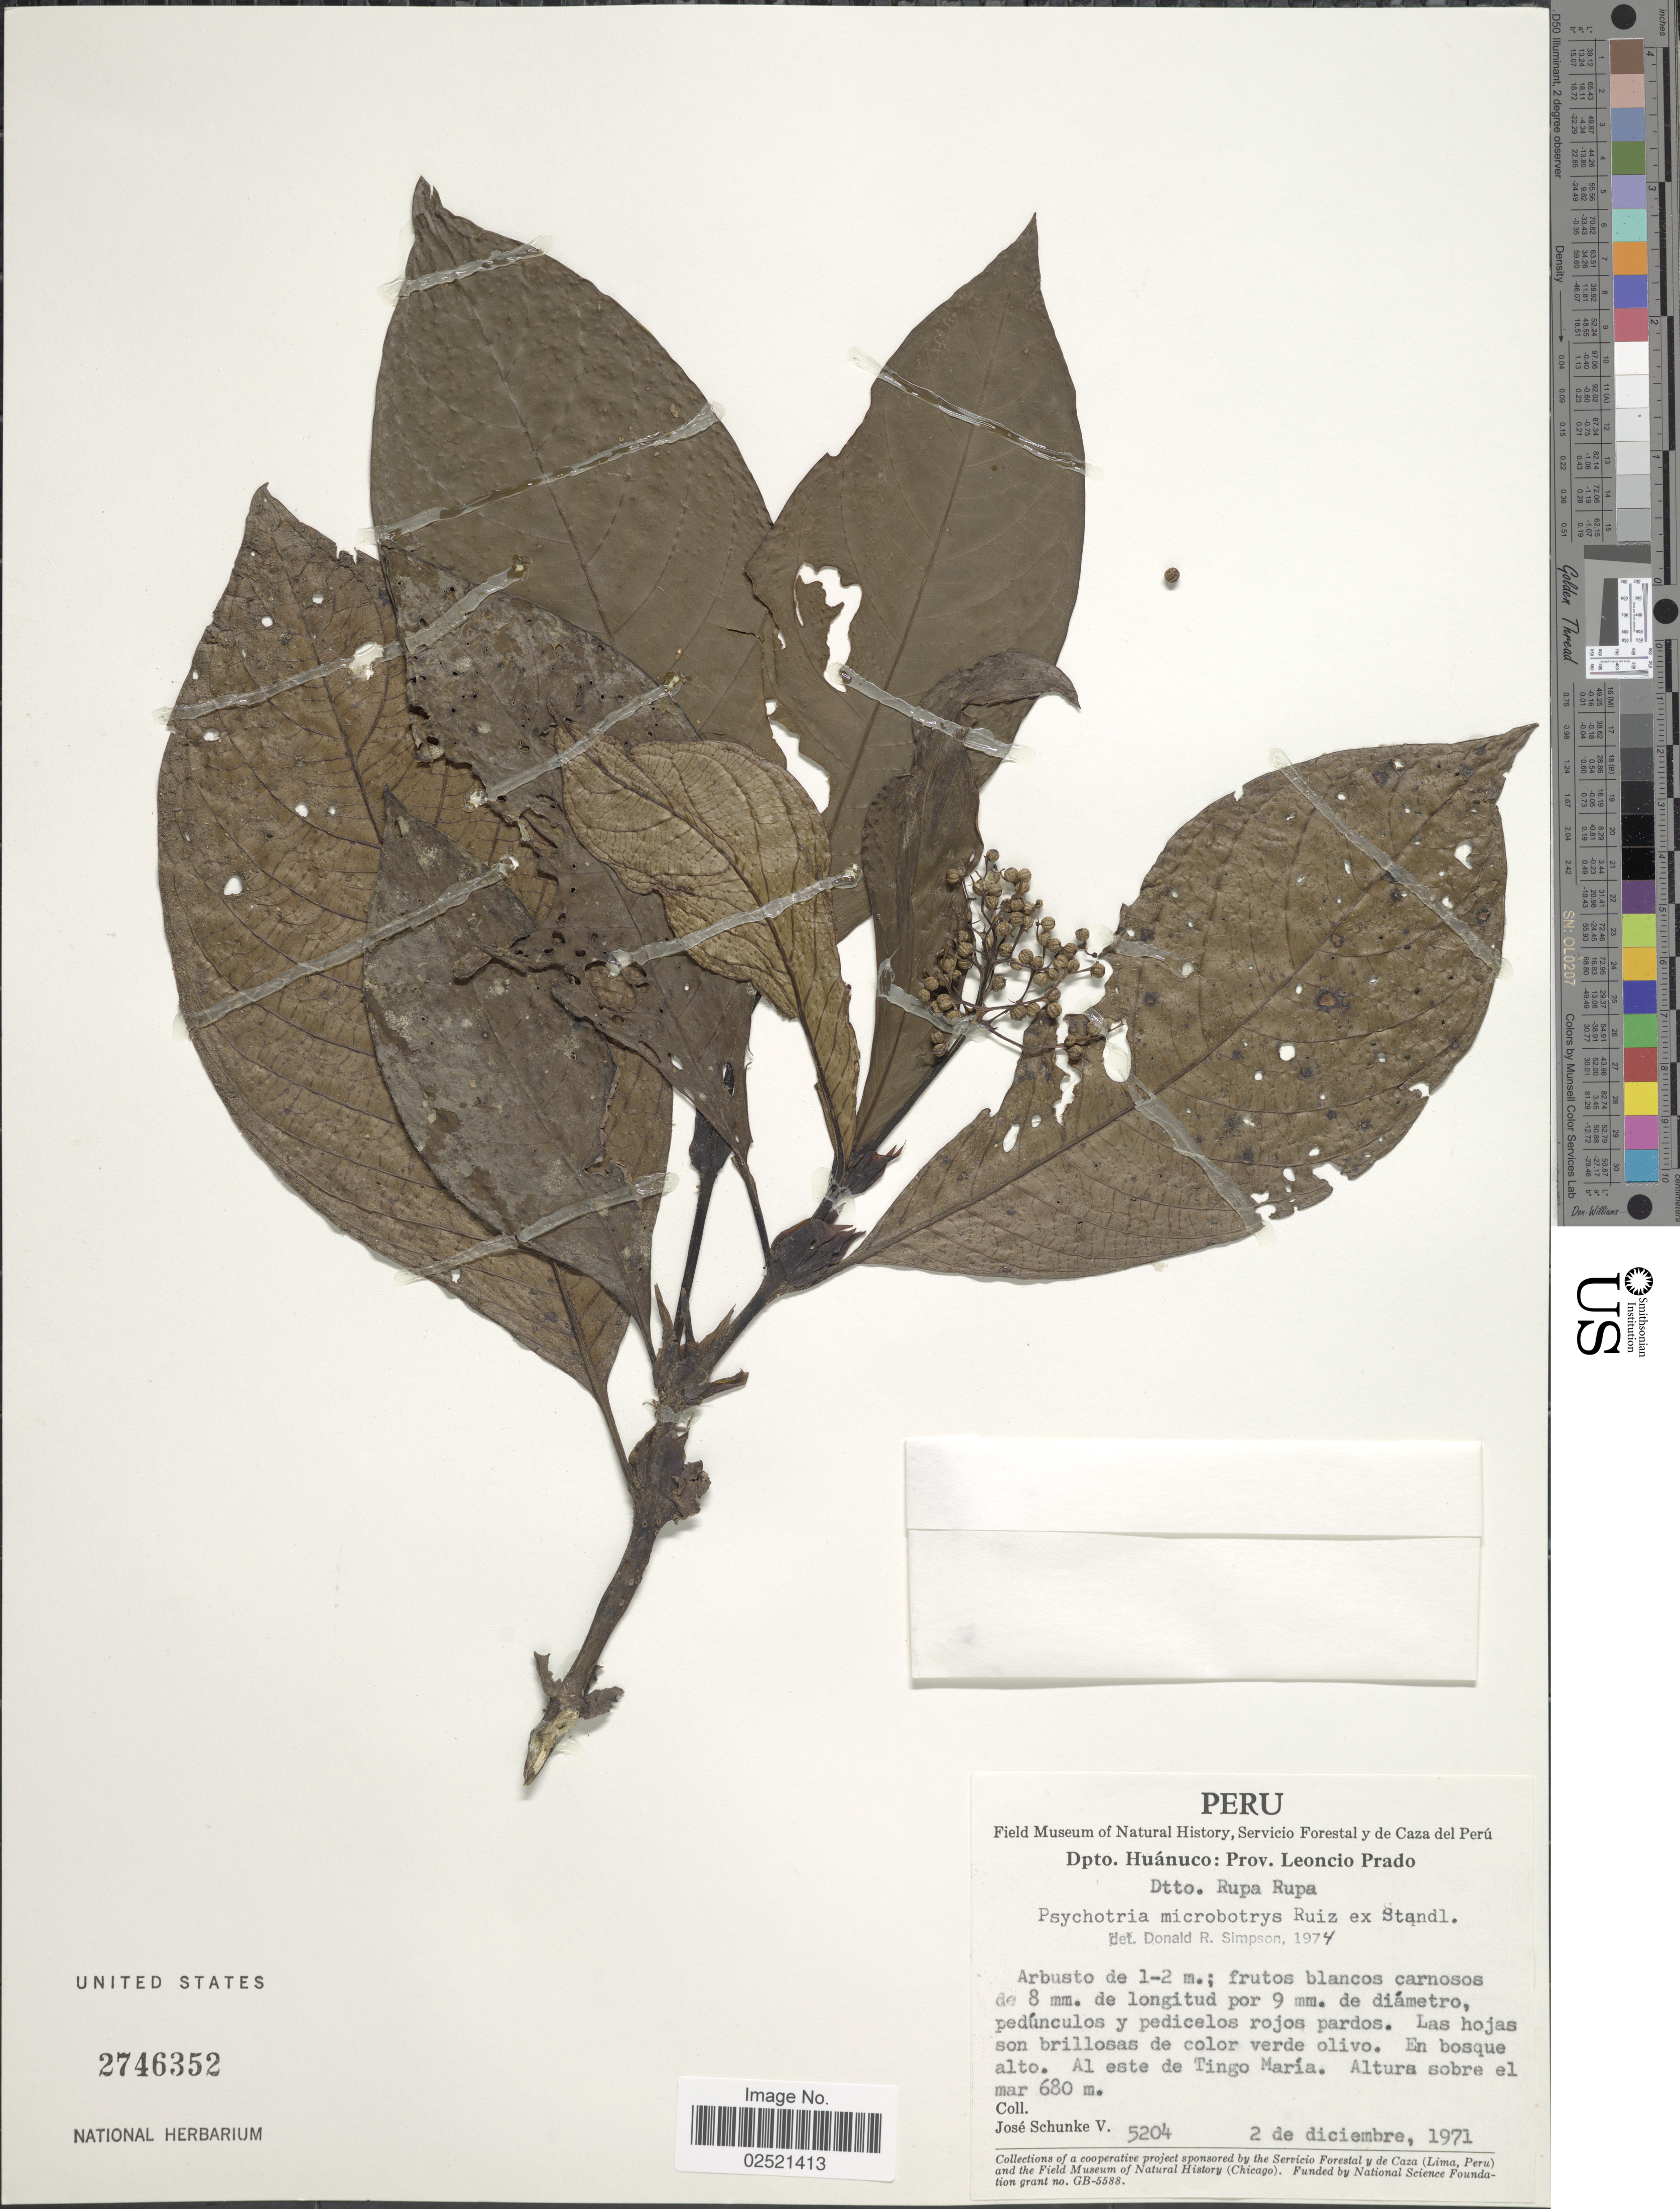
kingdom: Plantae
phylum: Tracheophyta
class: Magnoliopsida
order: Gentianales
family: Rubiaceae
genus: Psychotria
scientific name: Psychotria microbotrys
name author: Ruiz ex Standl.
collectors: J. Schunke Vigo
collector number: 5204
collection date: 1971-12-02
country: Peru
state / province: Huánuco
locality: Prov. Leoncio Prado, Dtto. Rupa Rupa, al este de Tingo Maria.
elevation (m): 680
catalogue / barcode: US 2746352